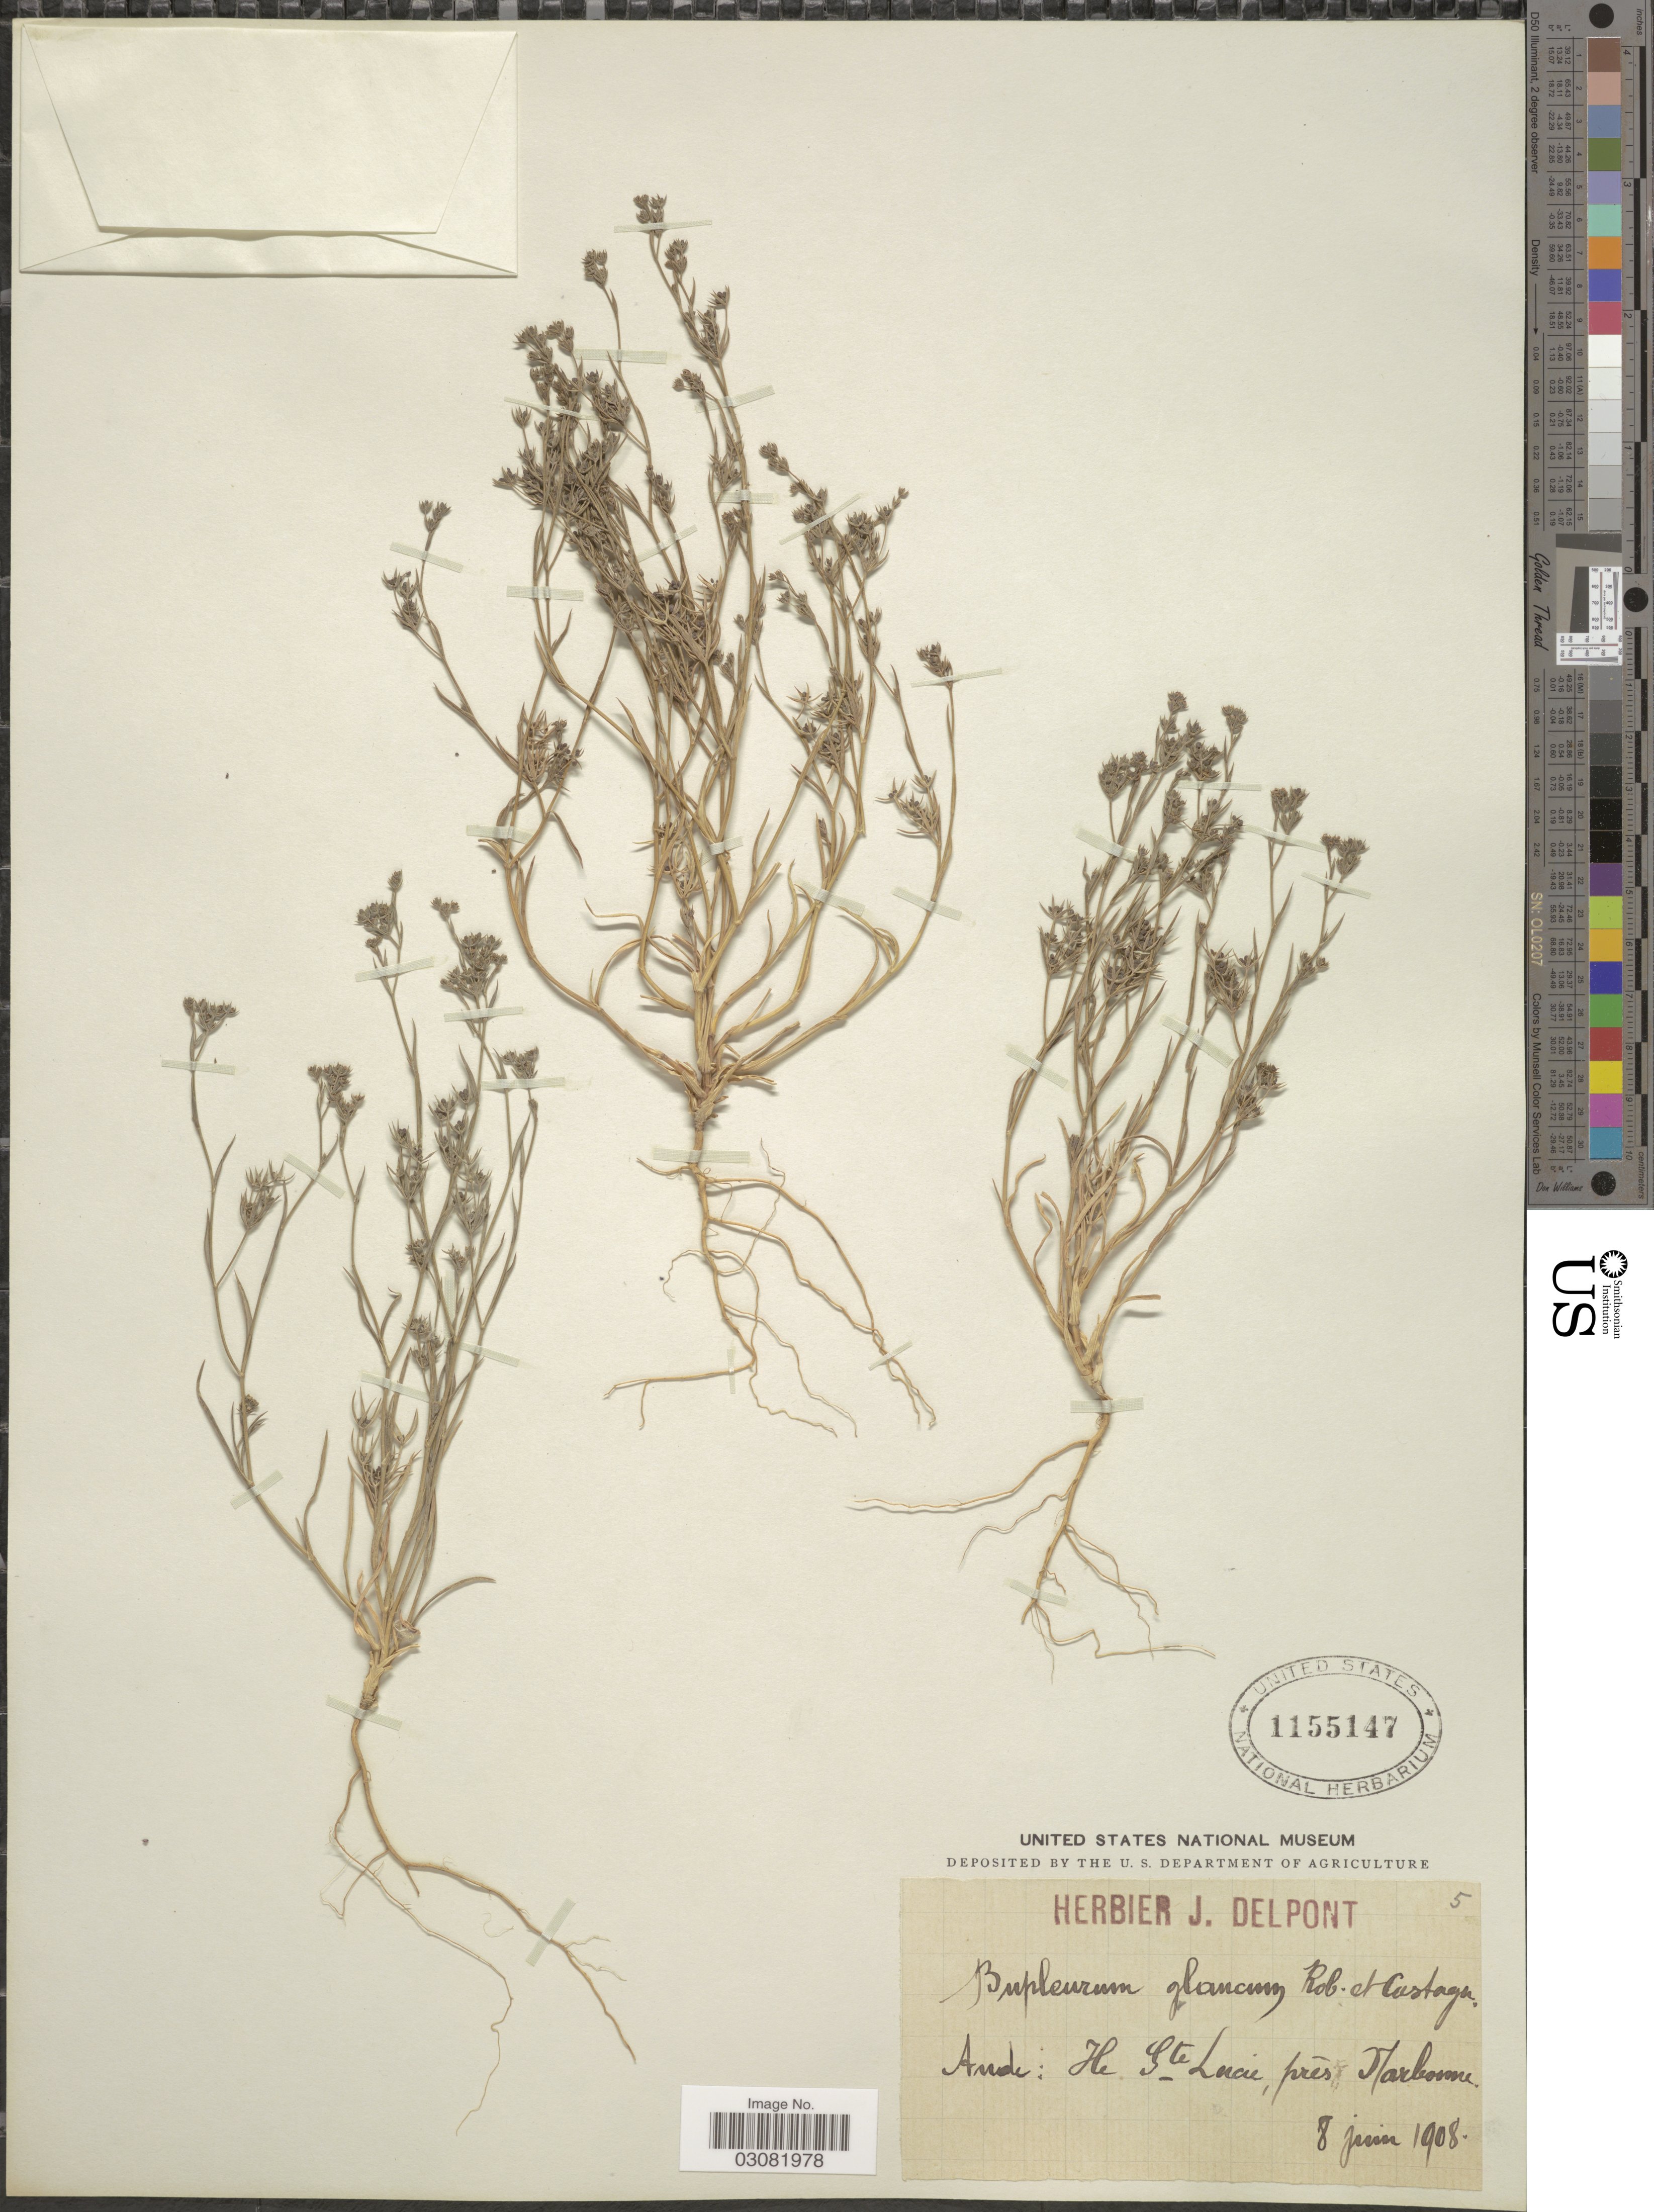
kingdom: Plantae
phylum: Tracheophyta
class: Magnoliopsida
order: Apiales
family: Apiaceae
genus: Bupleurum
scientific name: Bupleurum semicompositum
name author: L.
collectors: ex herb J. Delpont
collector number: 5?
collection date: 1908-06-08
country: France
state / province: Occitanie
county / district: Aude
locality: Aude: Ile Ste Lucie, près Narbonne.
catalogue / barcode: US 1155147